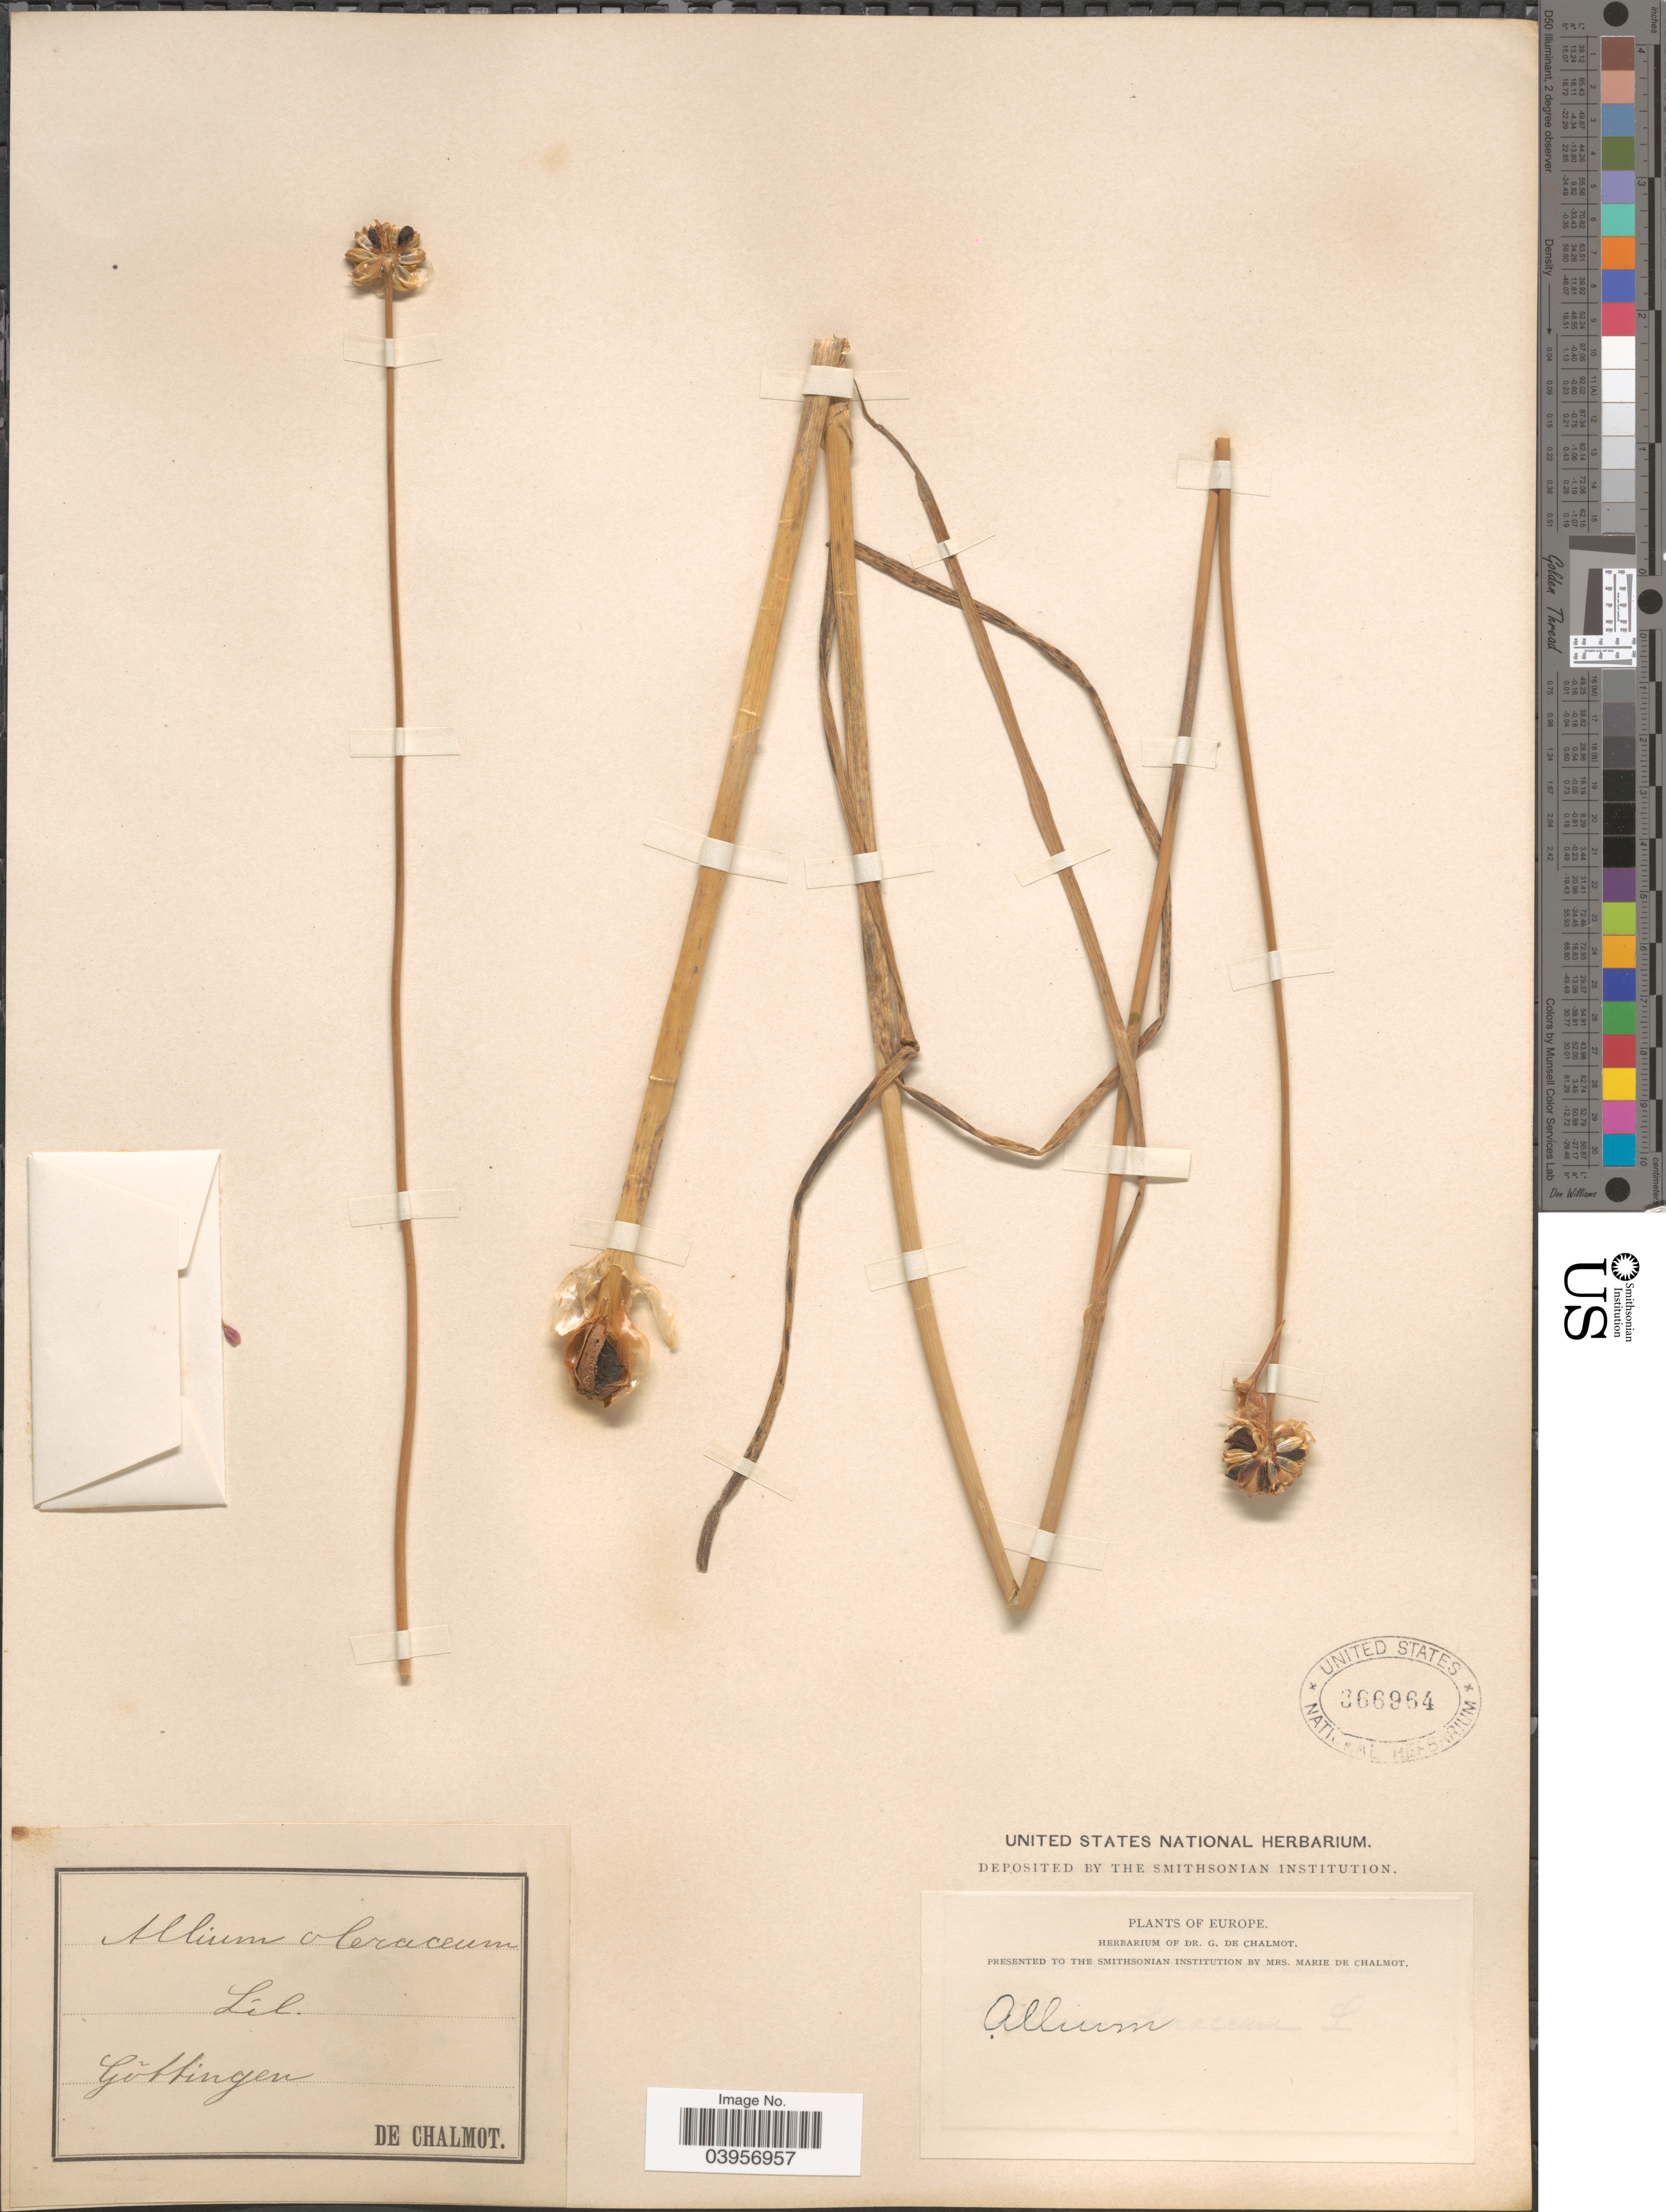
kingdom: Plantae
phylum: Tracheophyta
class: Liliopsida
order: Asparagales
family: Amaryllidaceae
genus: Allium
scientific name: Allium oleraceum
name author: L.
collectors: G. de Chalmot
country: Germany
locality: Europe. Göttingen.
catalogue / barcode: US 366964